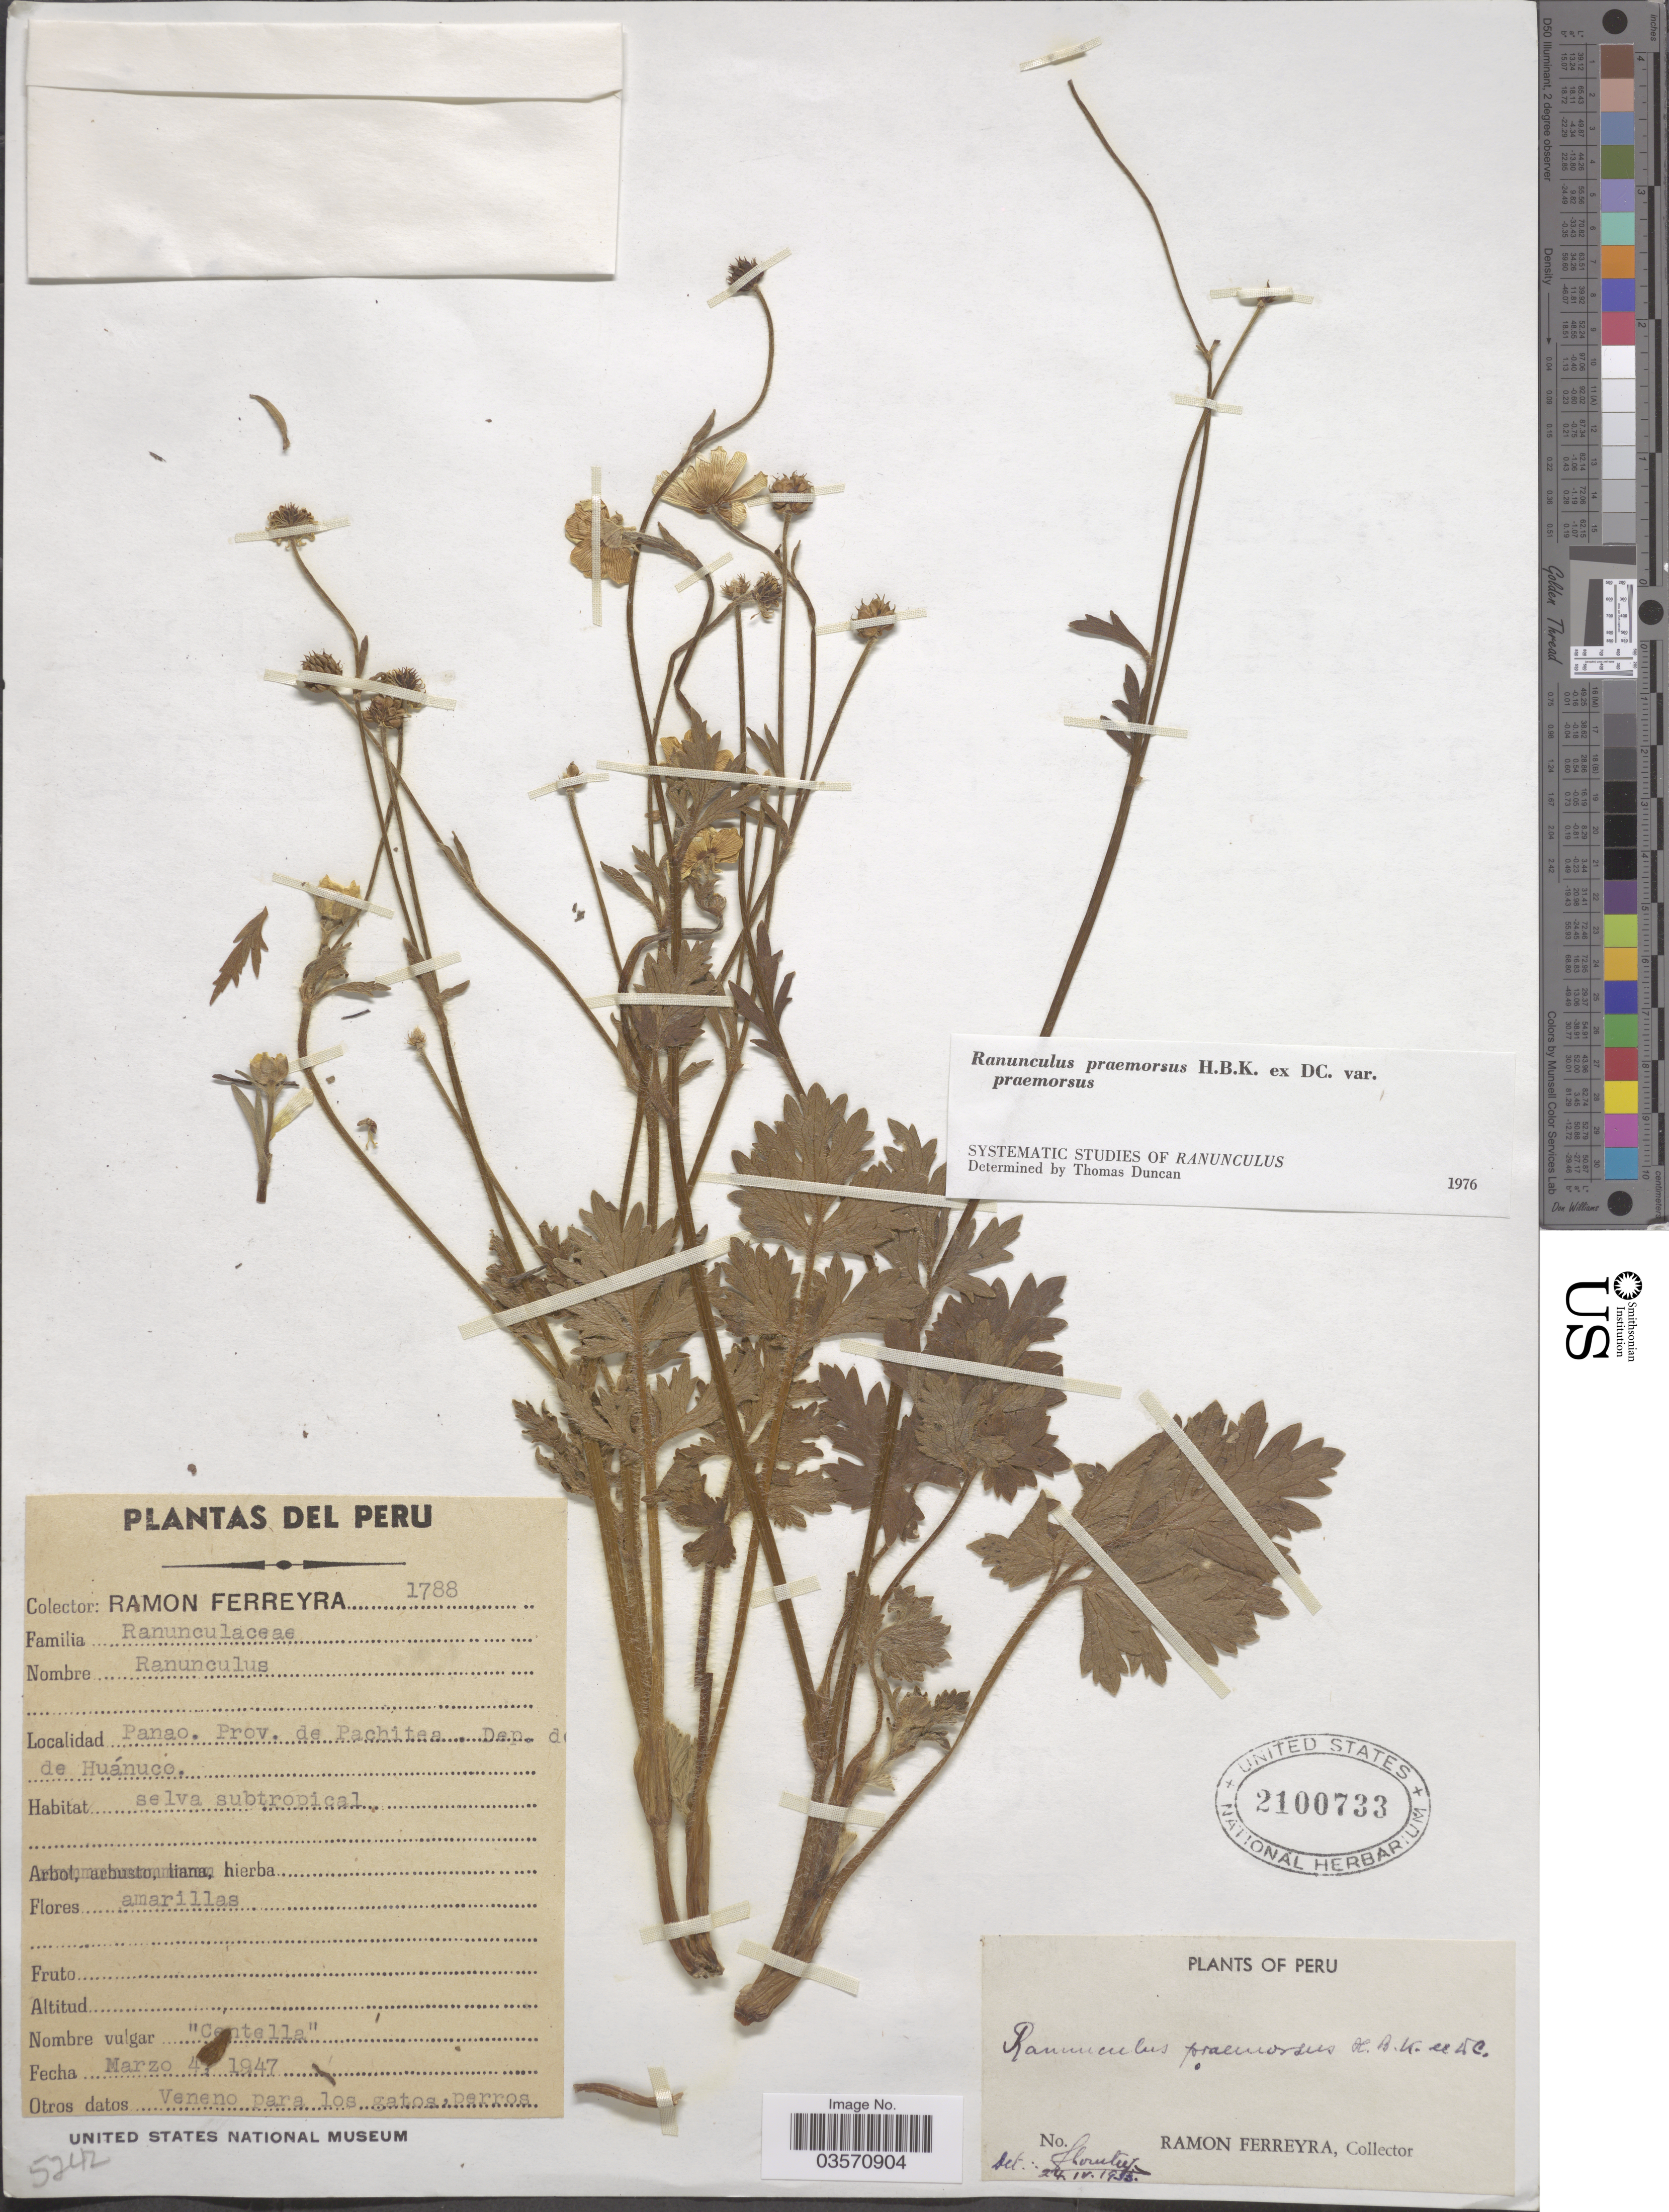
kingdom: Plantae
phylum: Tracheophyta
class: Magnoliopsida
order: Ranunculales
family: Ranunculaceae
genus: Ranunculus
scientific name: Ranunculus praemorsus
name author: Kunth ex DC.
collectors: R. A. Ferreyra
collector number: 1788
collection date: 1947-03-04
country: Peru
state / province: Huánuco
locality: Panao. Prov. de Pachitea. Dep. de Huánuco.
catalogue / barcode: US 2100733